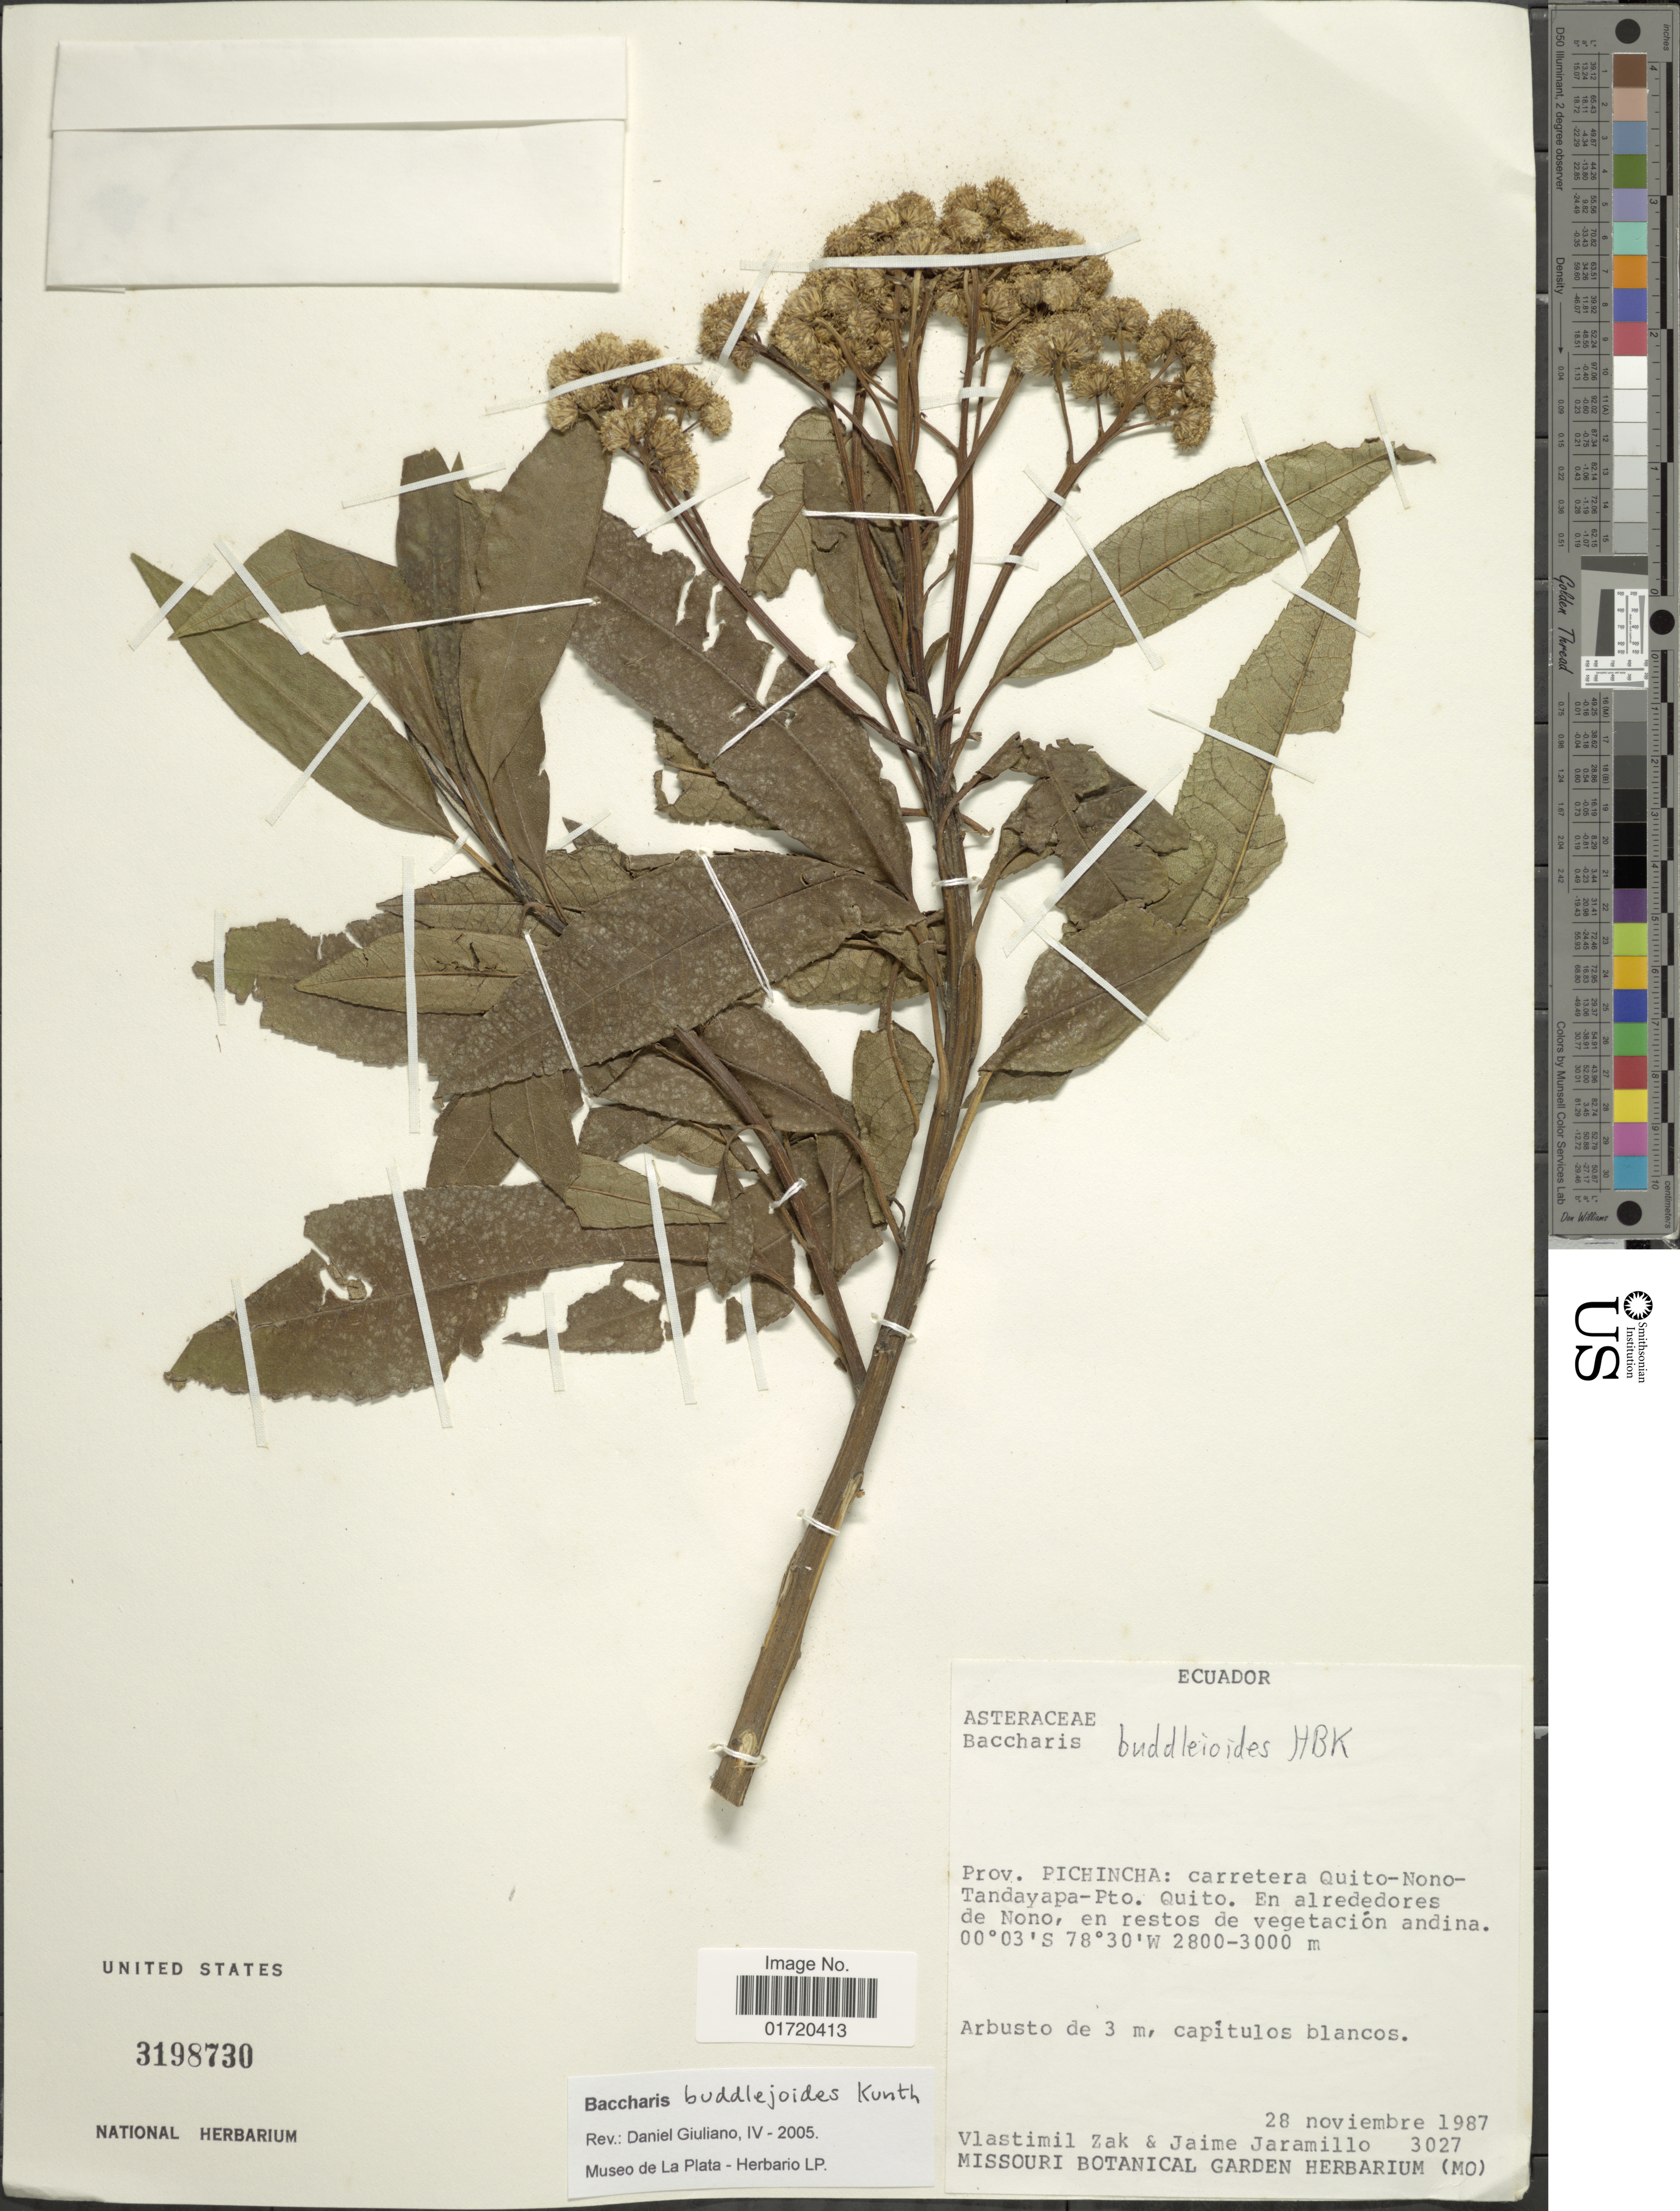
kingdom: Plantae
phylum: Tracheophyta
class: Magnoliopsida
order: Asterales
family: Asteraceae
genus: Baccharis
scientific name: Baccharis buddlejoides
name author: Kunth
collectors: V. Zak & J. Jaramillo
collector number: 3027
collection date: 1987-11-28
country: Ecuador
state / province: Pichincha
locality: Carretera Quito-Nono-Tandayapa-Pto. Quito, en alrededores de Nono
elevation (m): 2800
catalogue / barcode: US 3198730